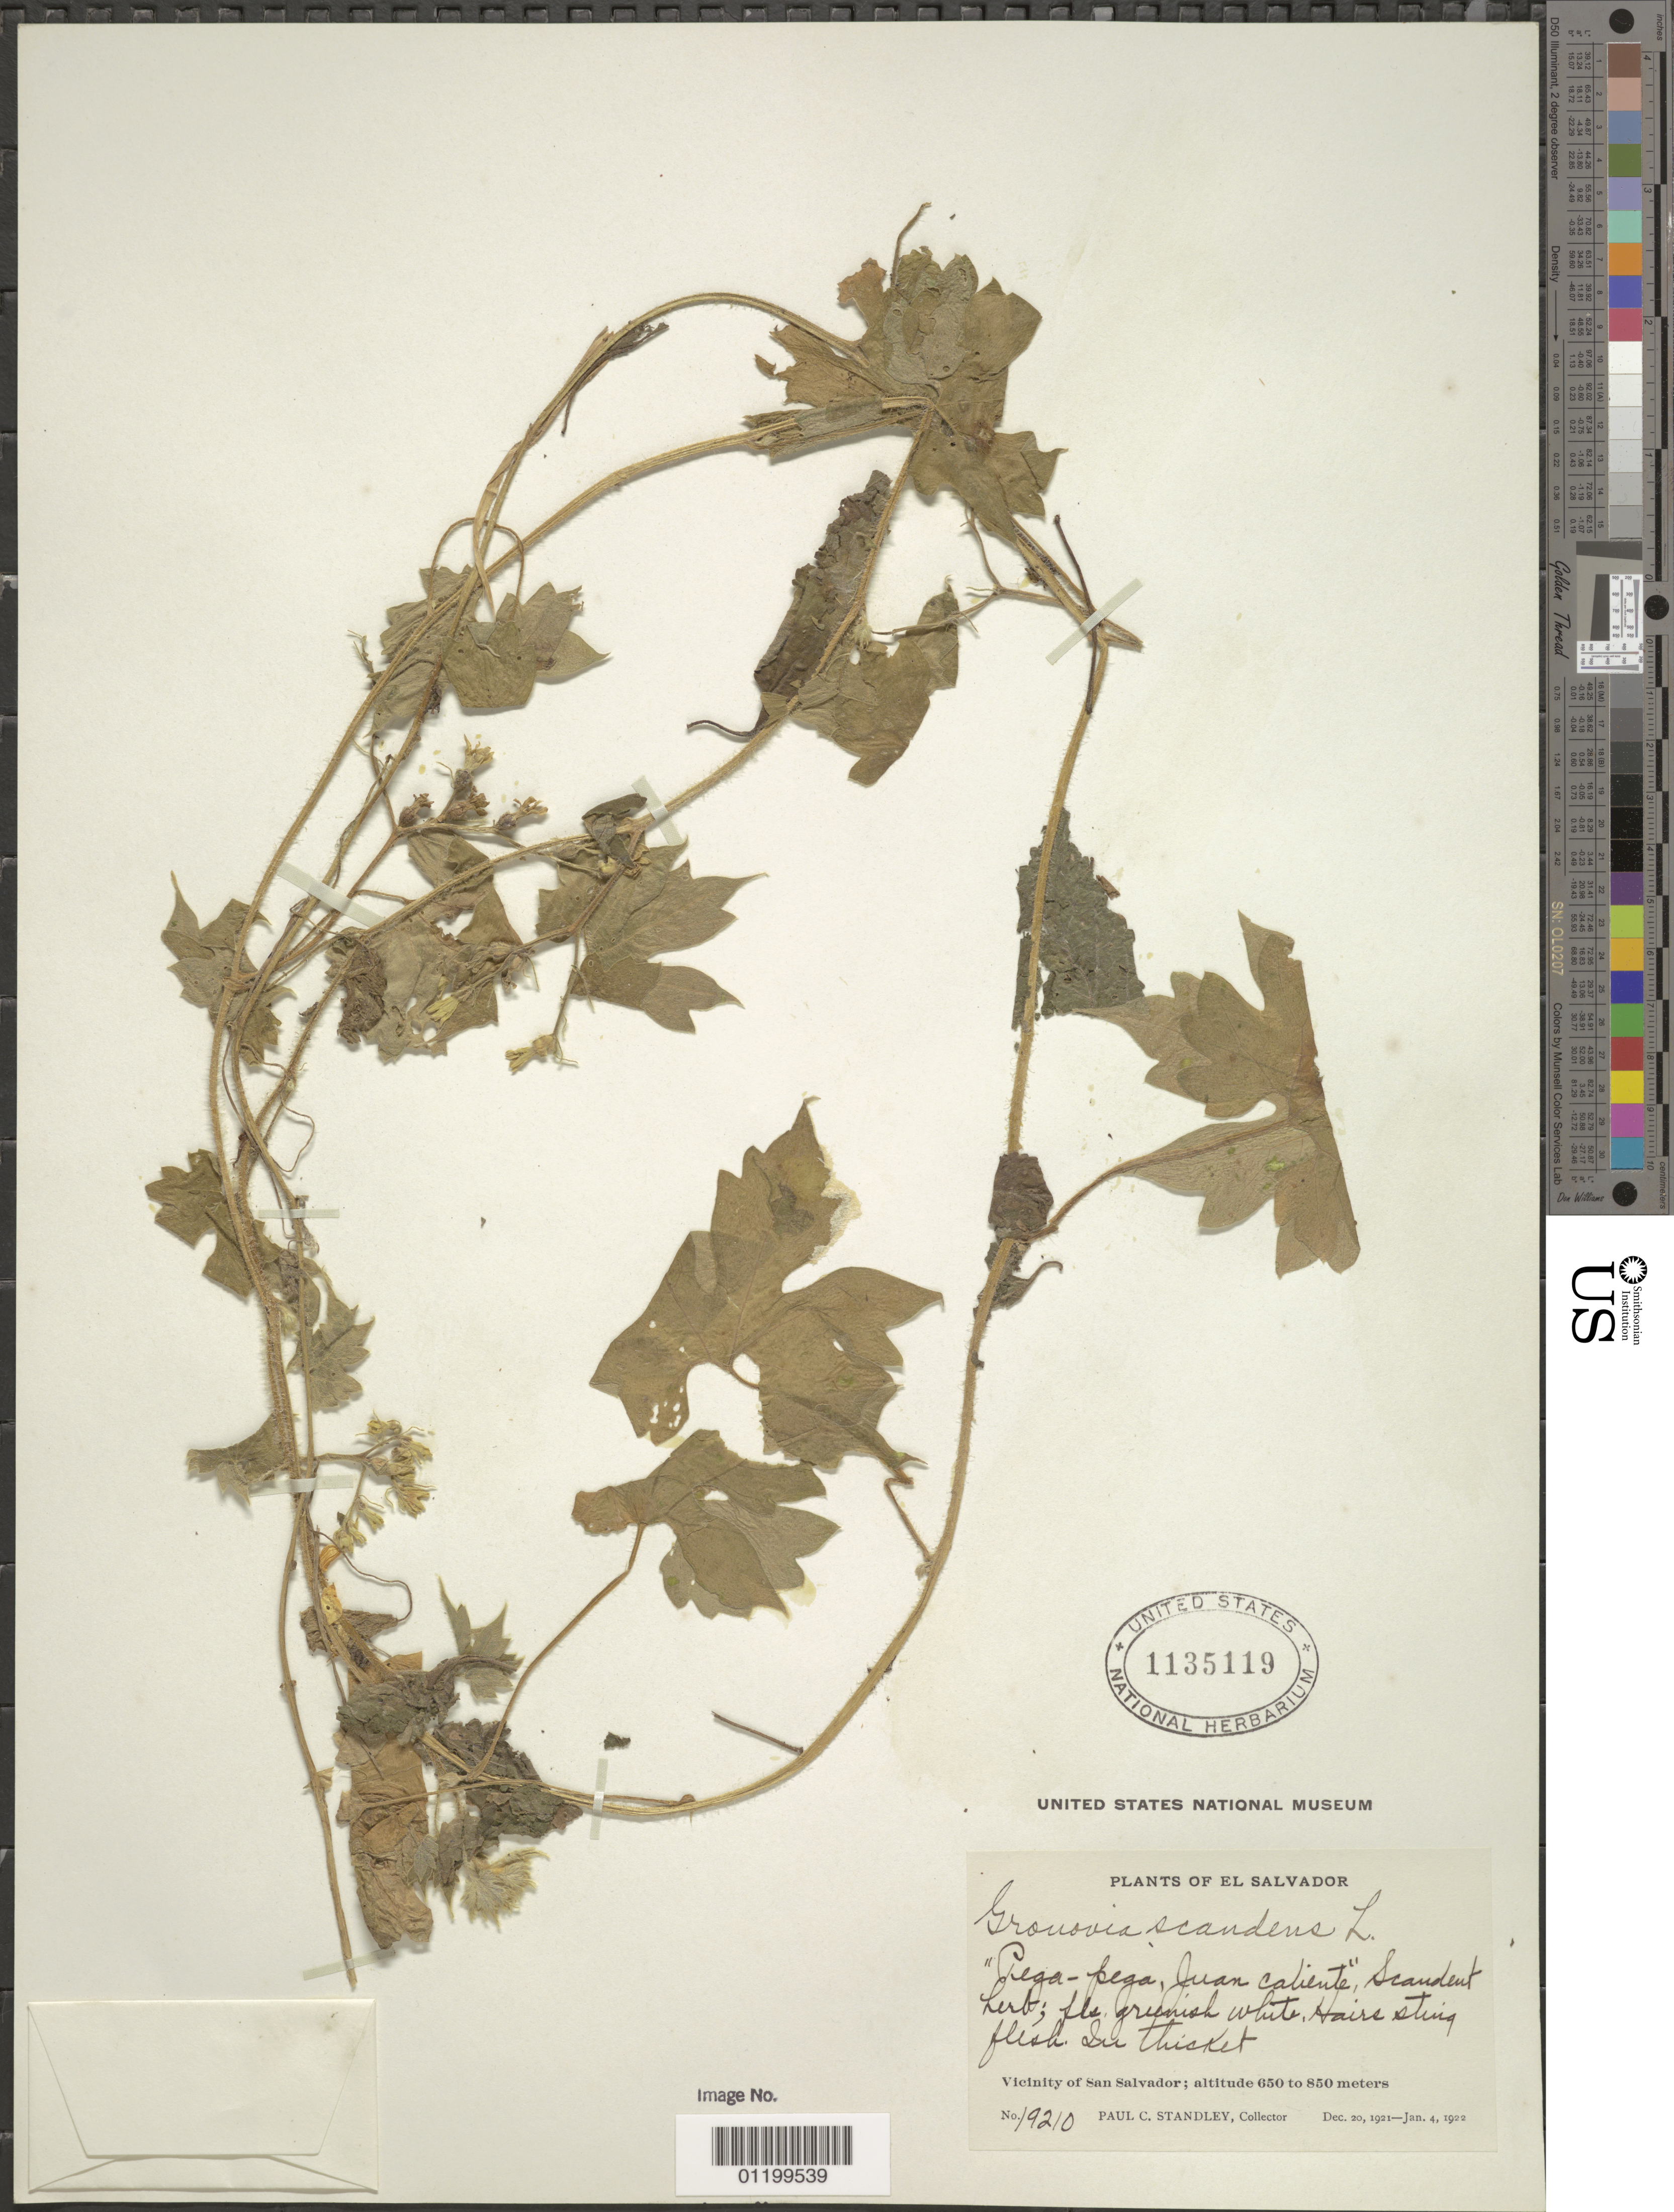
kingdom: Plantae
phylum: Tracheophyta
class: Magnoliopsida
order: Cornales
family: Loasaceae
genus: Gronovia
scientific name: Gronovia scandens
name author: L.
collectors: P. C. Standley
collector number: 19210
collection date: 1921-12-20/1922-01-04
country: El Salvador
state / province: San Salvador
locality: Vicinity of San Salvador.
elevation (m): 650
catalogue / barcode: US 1135119